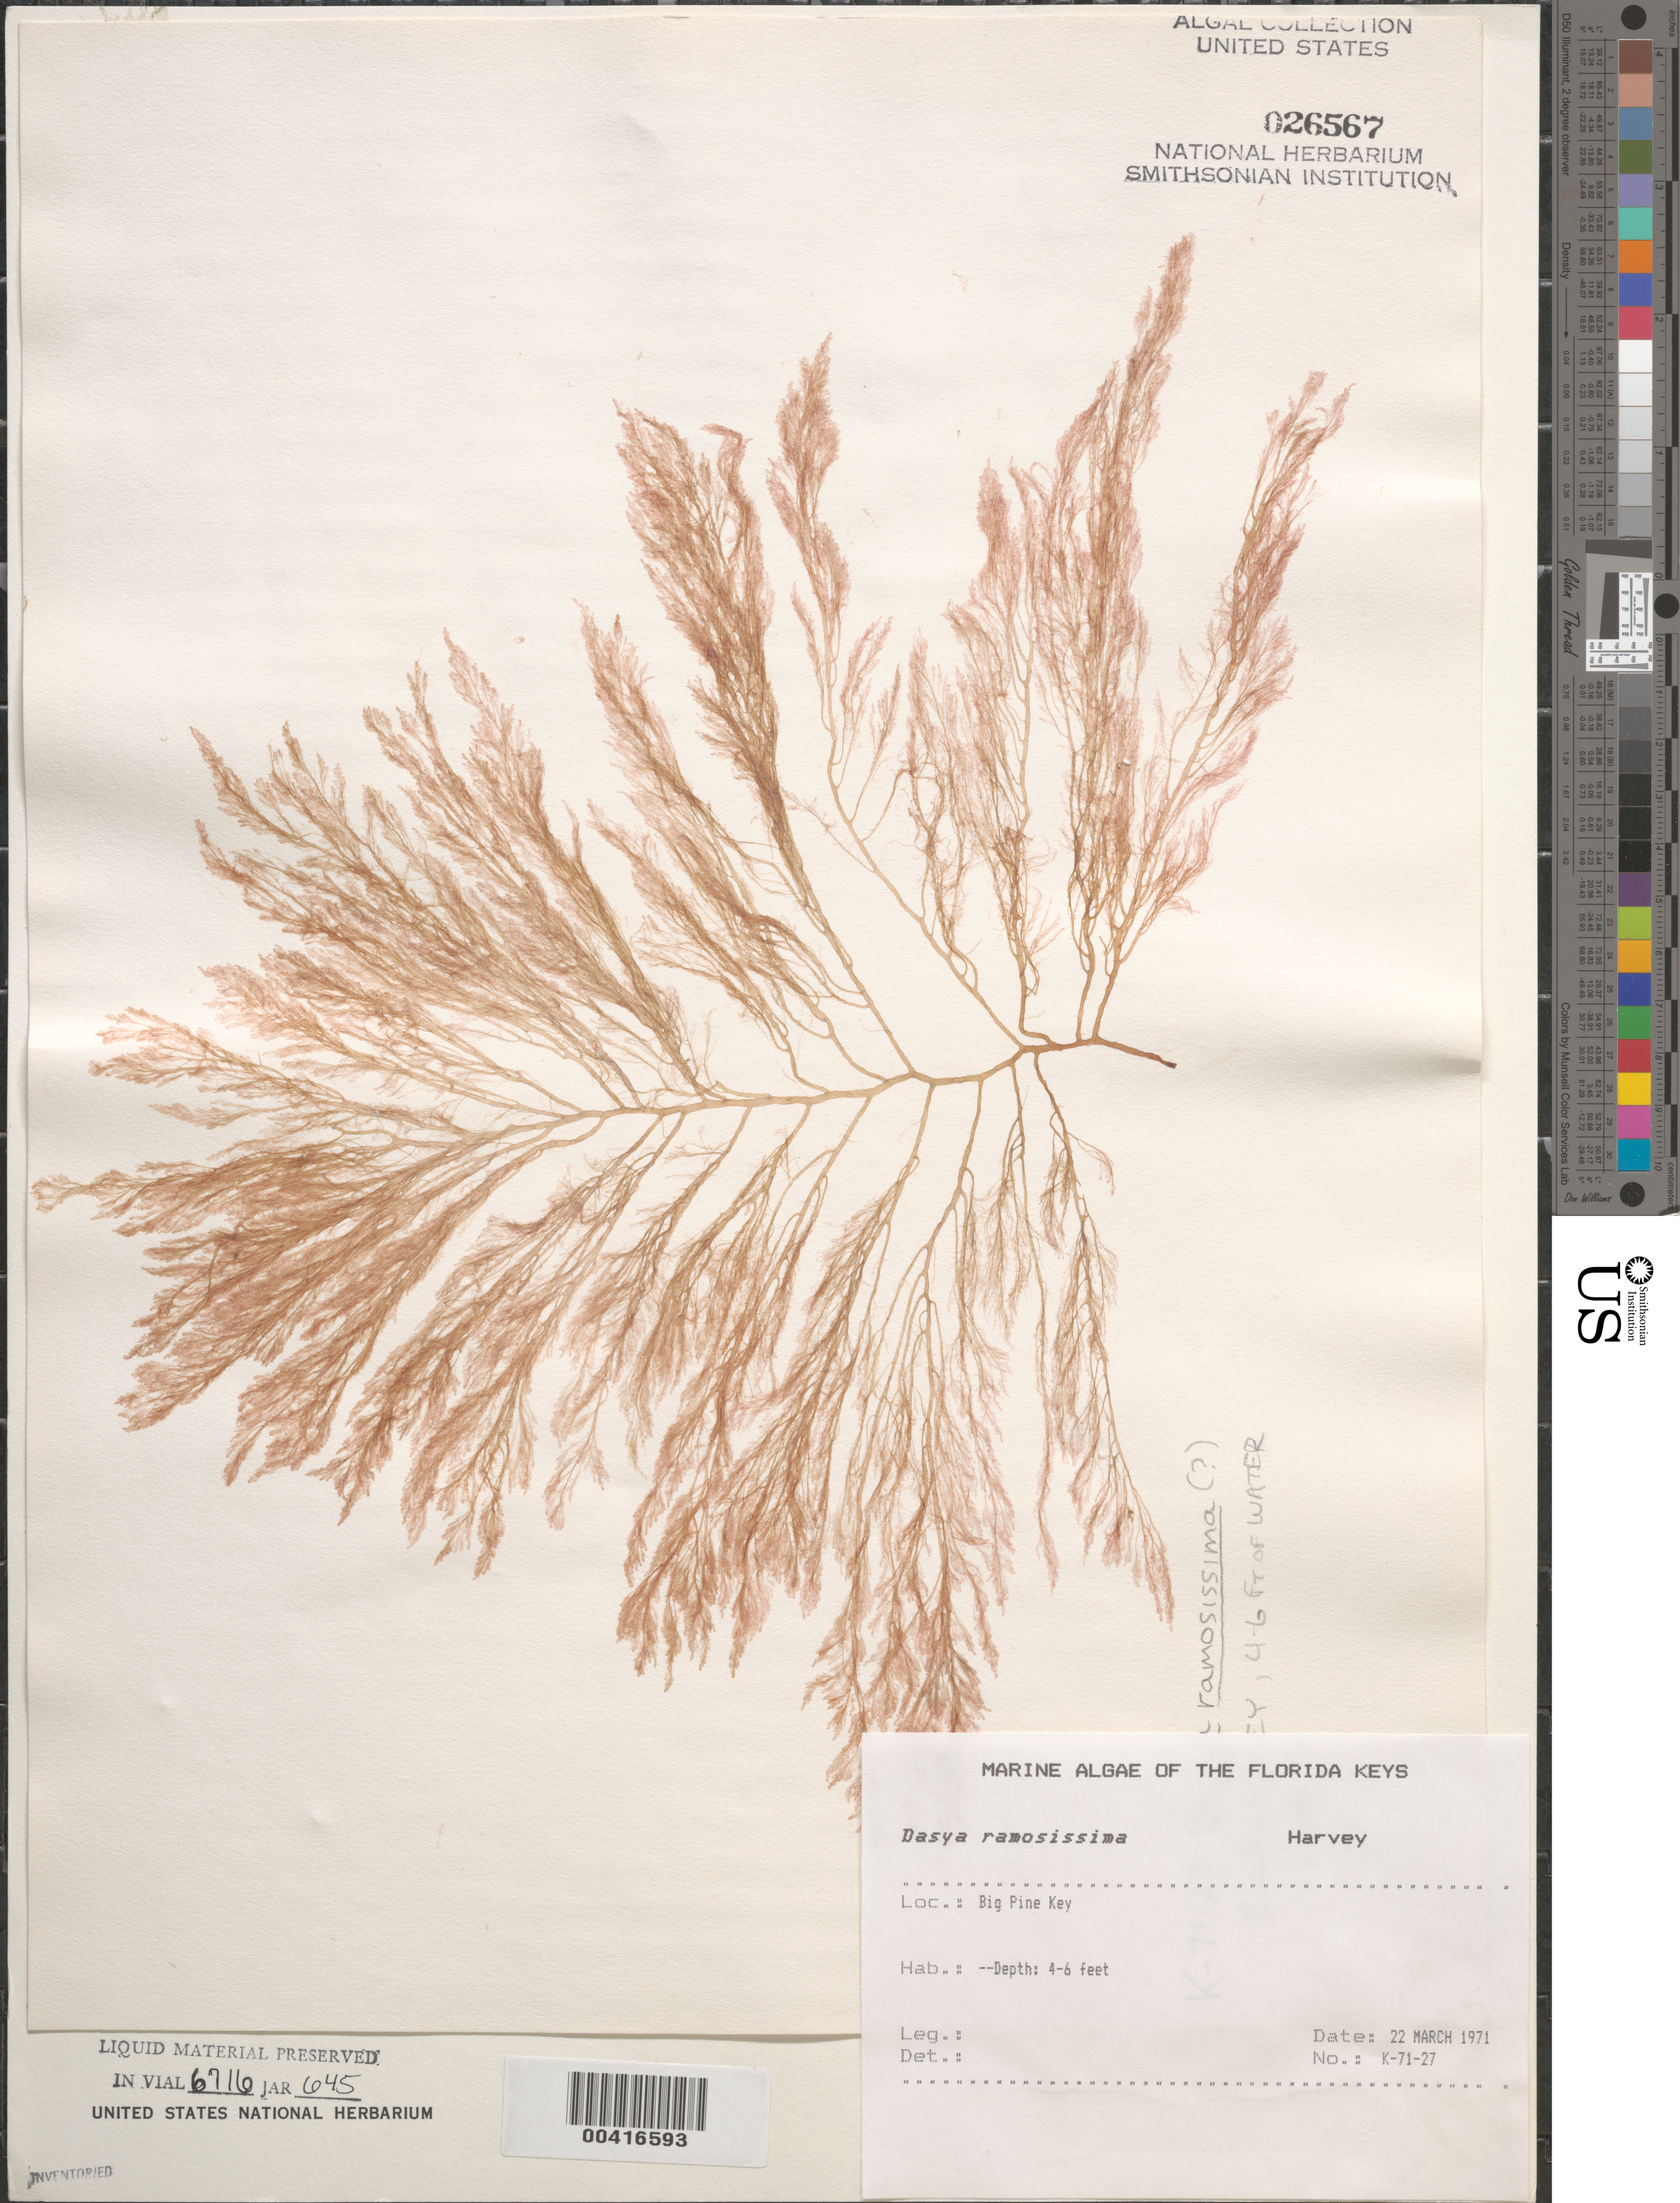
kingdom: Plantae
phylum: Rhodophyta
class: Florideophyceae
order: Ceramiales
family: Dasyaceae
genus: Dasya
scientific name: Dasya ramosissima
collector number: K-71-27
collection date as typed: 22 Mar 1971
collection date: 1971-03-22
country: United States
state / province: Florida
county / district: Monroe County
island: Big Pine Key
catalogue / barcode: US 26567